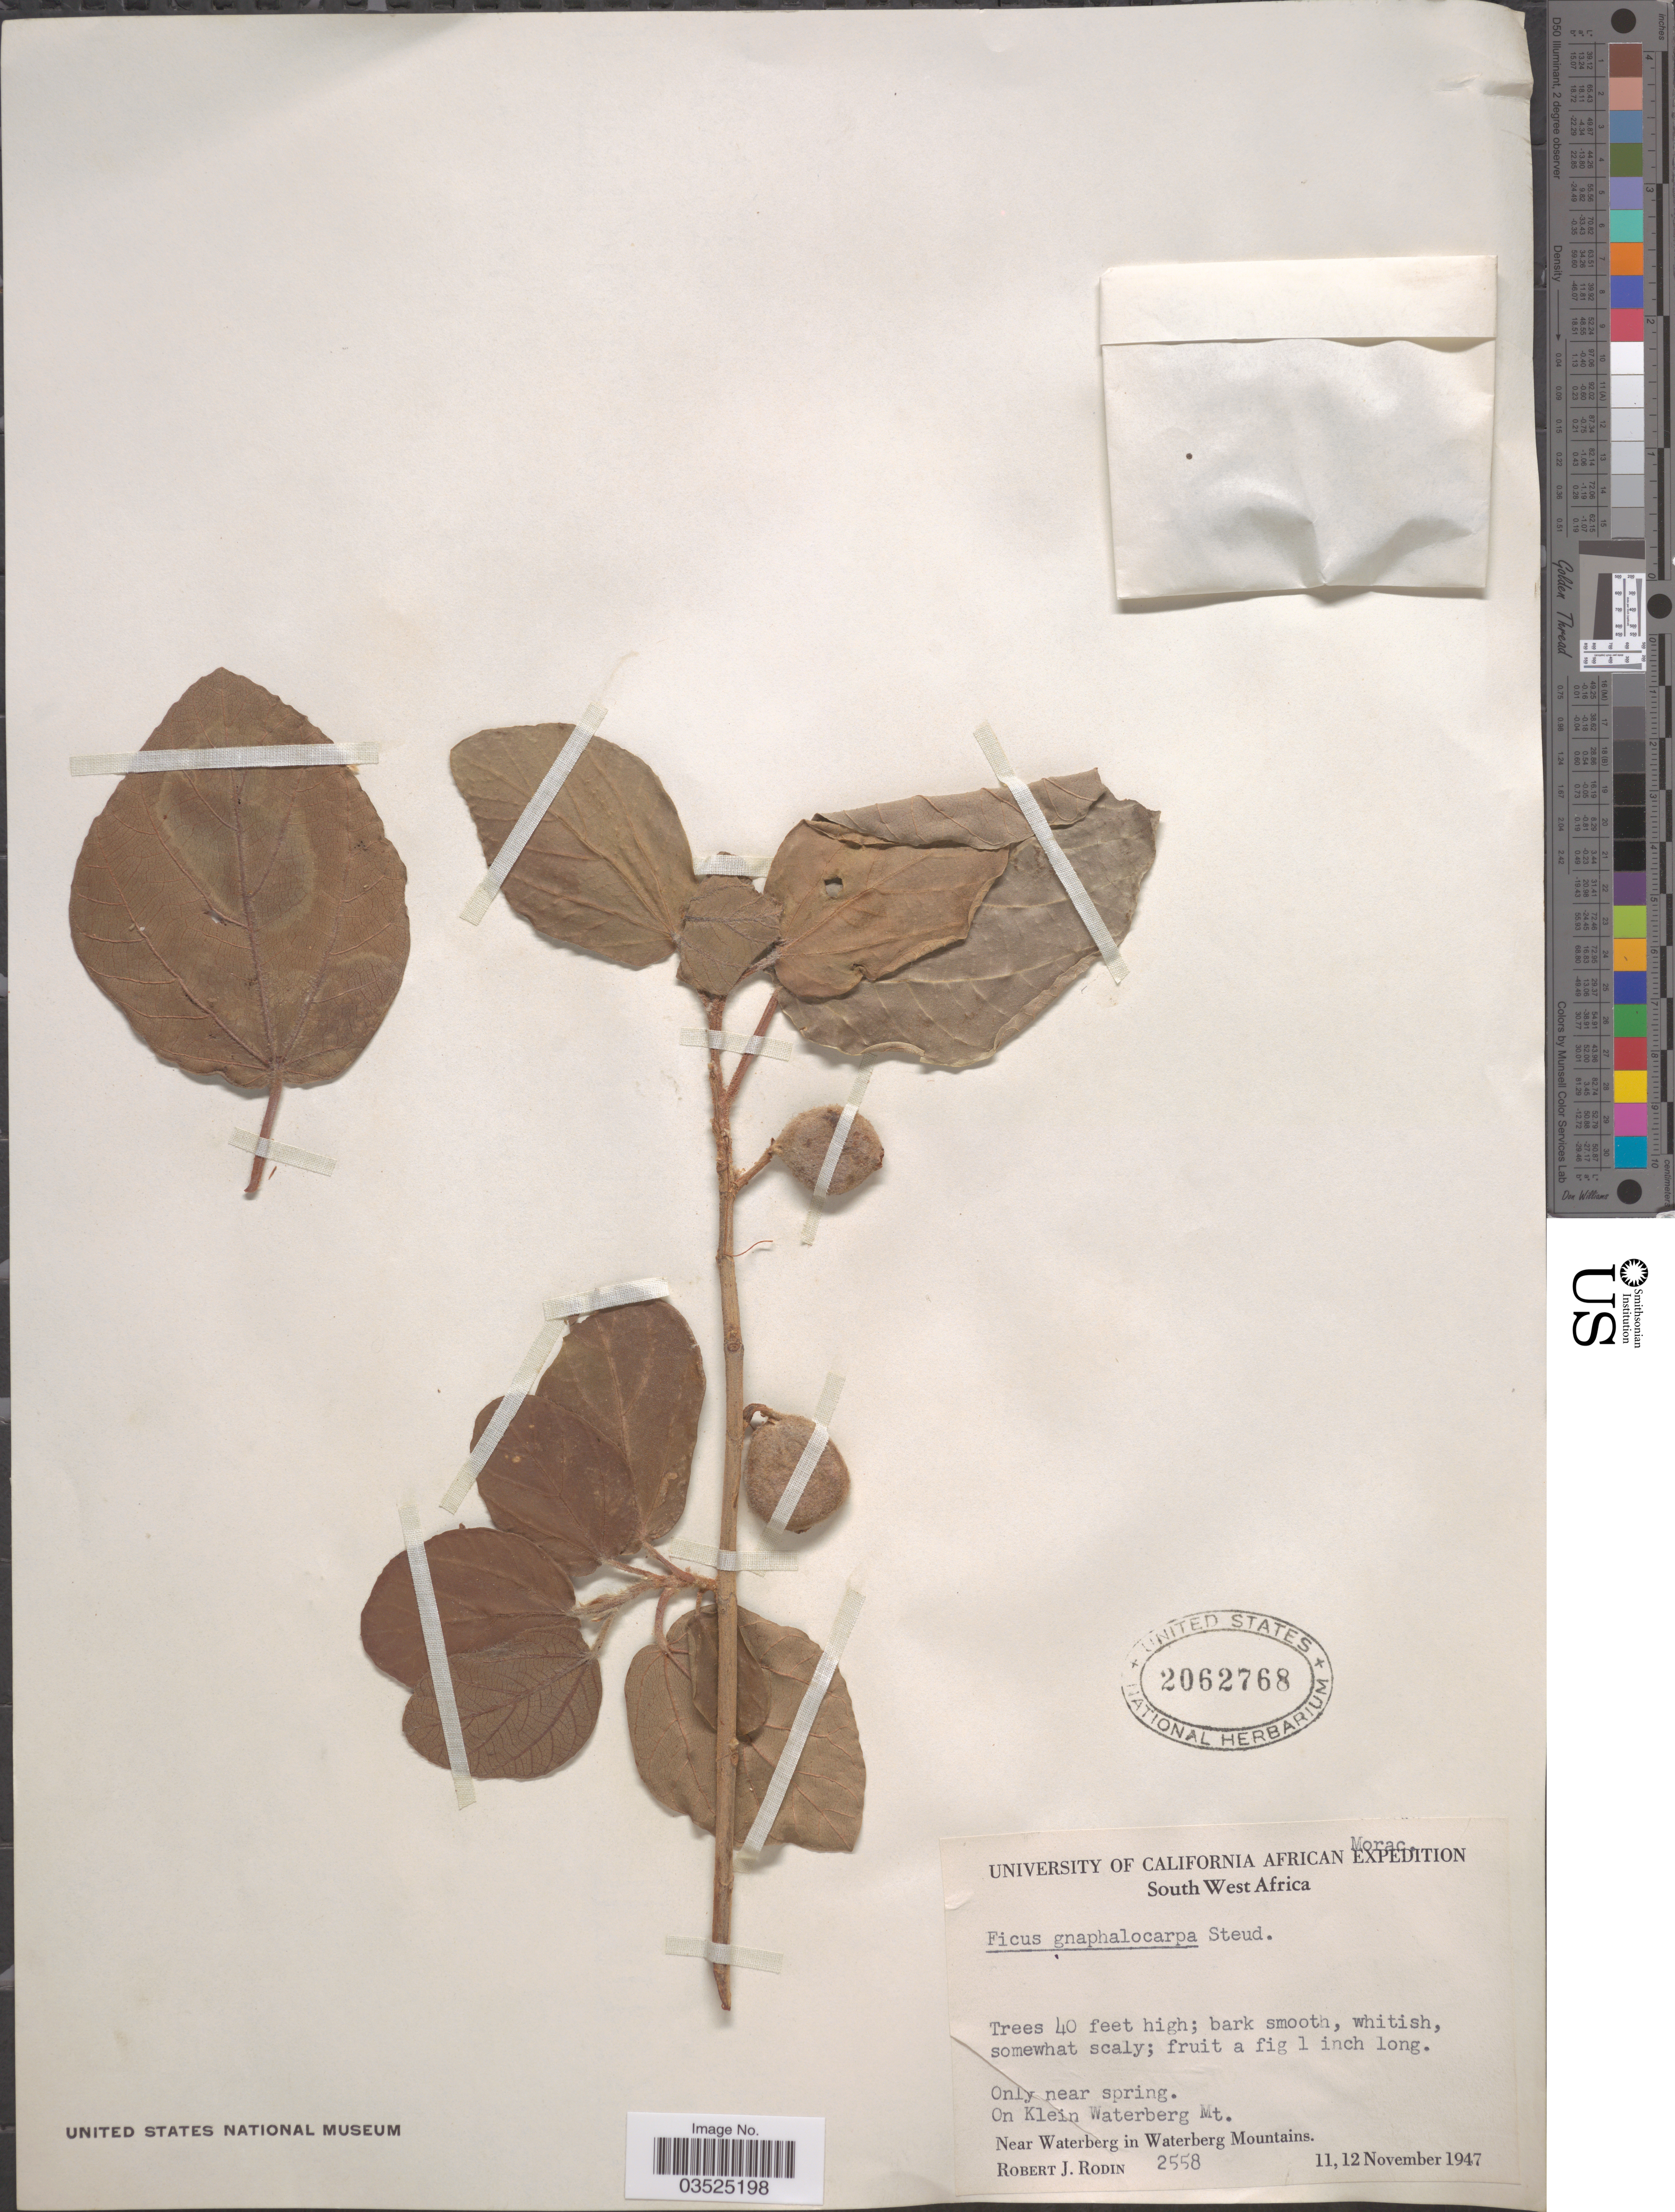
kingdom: Plantae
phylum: Tracheophyta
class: Magnoliopsida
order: Rosales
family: Moraceae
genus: Ficus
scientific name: Ficus gnaphalocarpa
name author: (Miq.) A. Rich.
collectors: R. J. Rodin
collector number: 2558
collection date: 1947-11-11/1947-11-12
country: Namibia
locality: South West Africa. On Klein Waterberg Mt. Near Waterberg in Waterberg Mountains.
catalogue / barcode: US 2062768